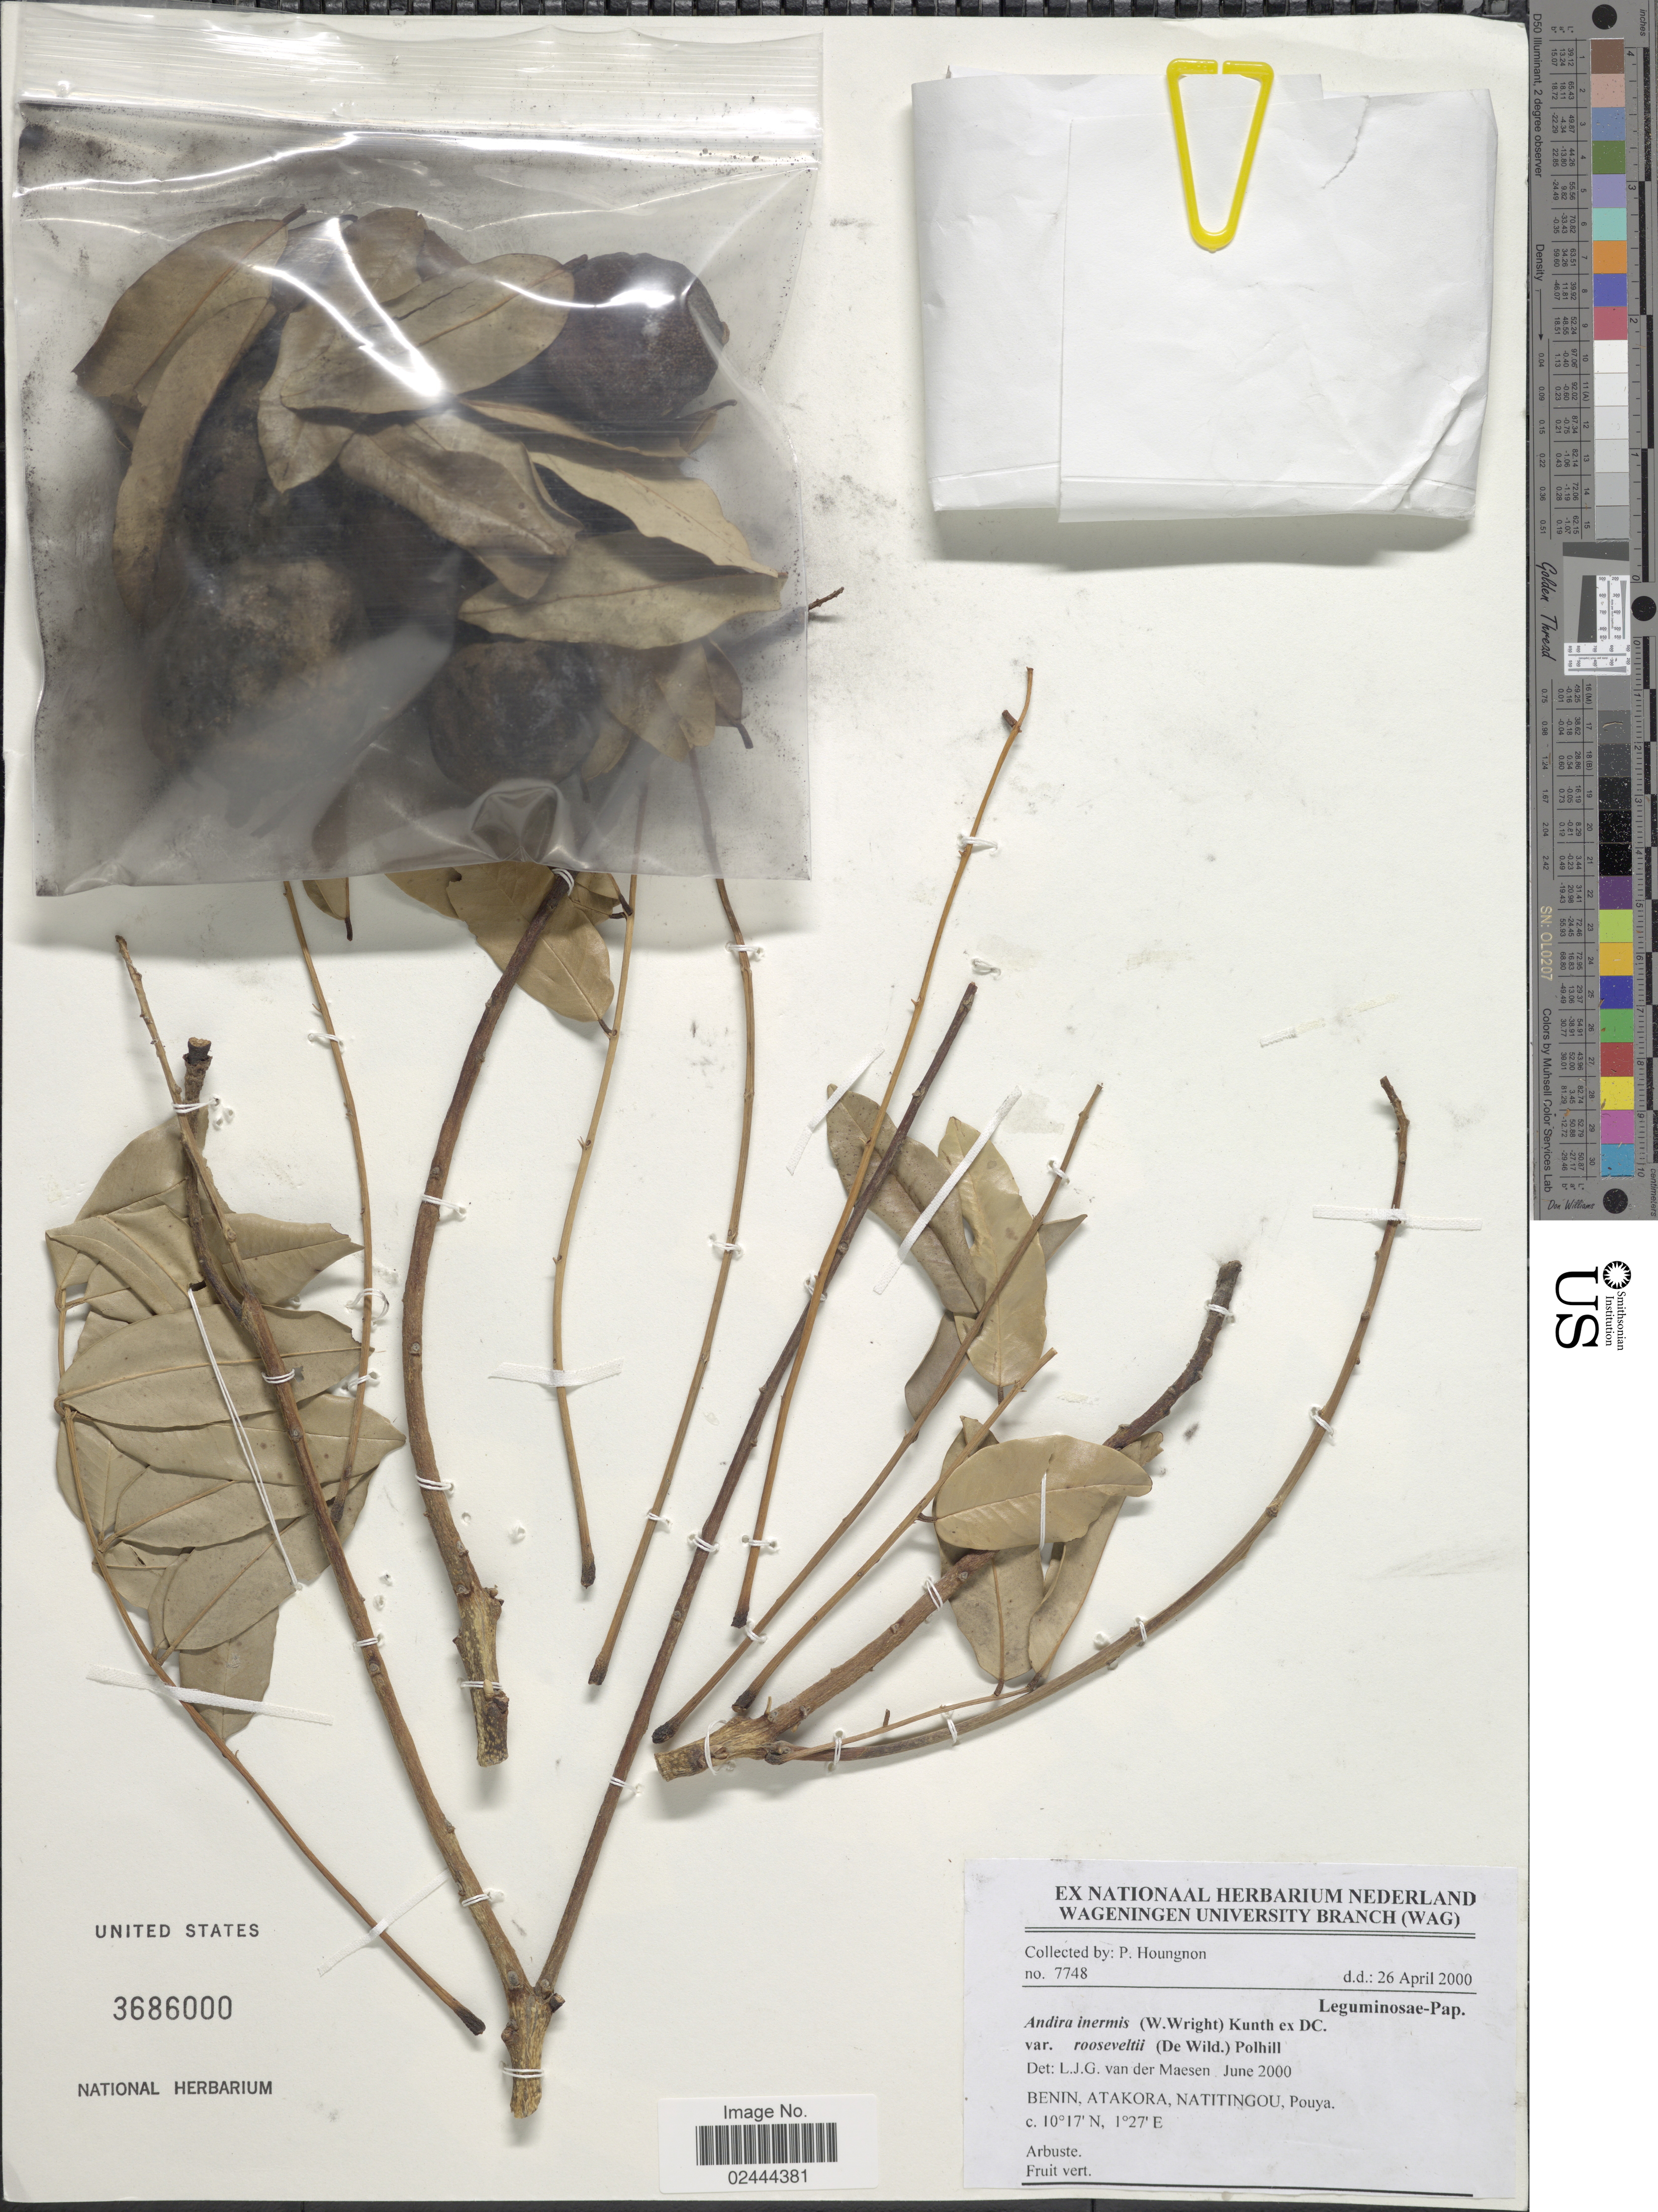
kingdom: Plantae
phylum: Tracheophyta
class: Magnoliopsida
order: Fabales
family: Fabaceae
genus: Andira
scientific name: Andira inermis var. rooseveltii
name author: (De Wild.) J.B. Gillett ex Polhill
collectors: P. Houngnon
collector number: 7748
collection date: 2000-04-26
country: Benin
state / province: Atakora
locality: Natitingou, Pouya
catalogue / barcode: US 3686000